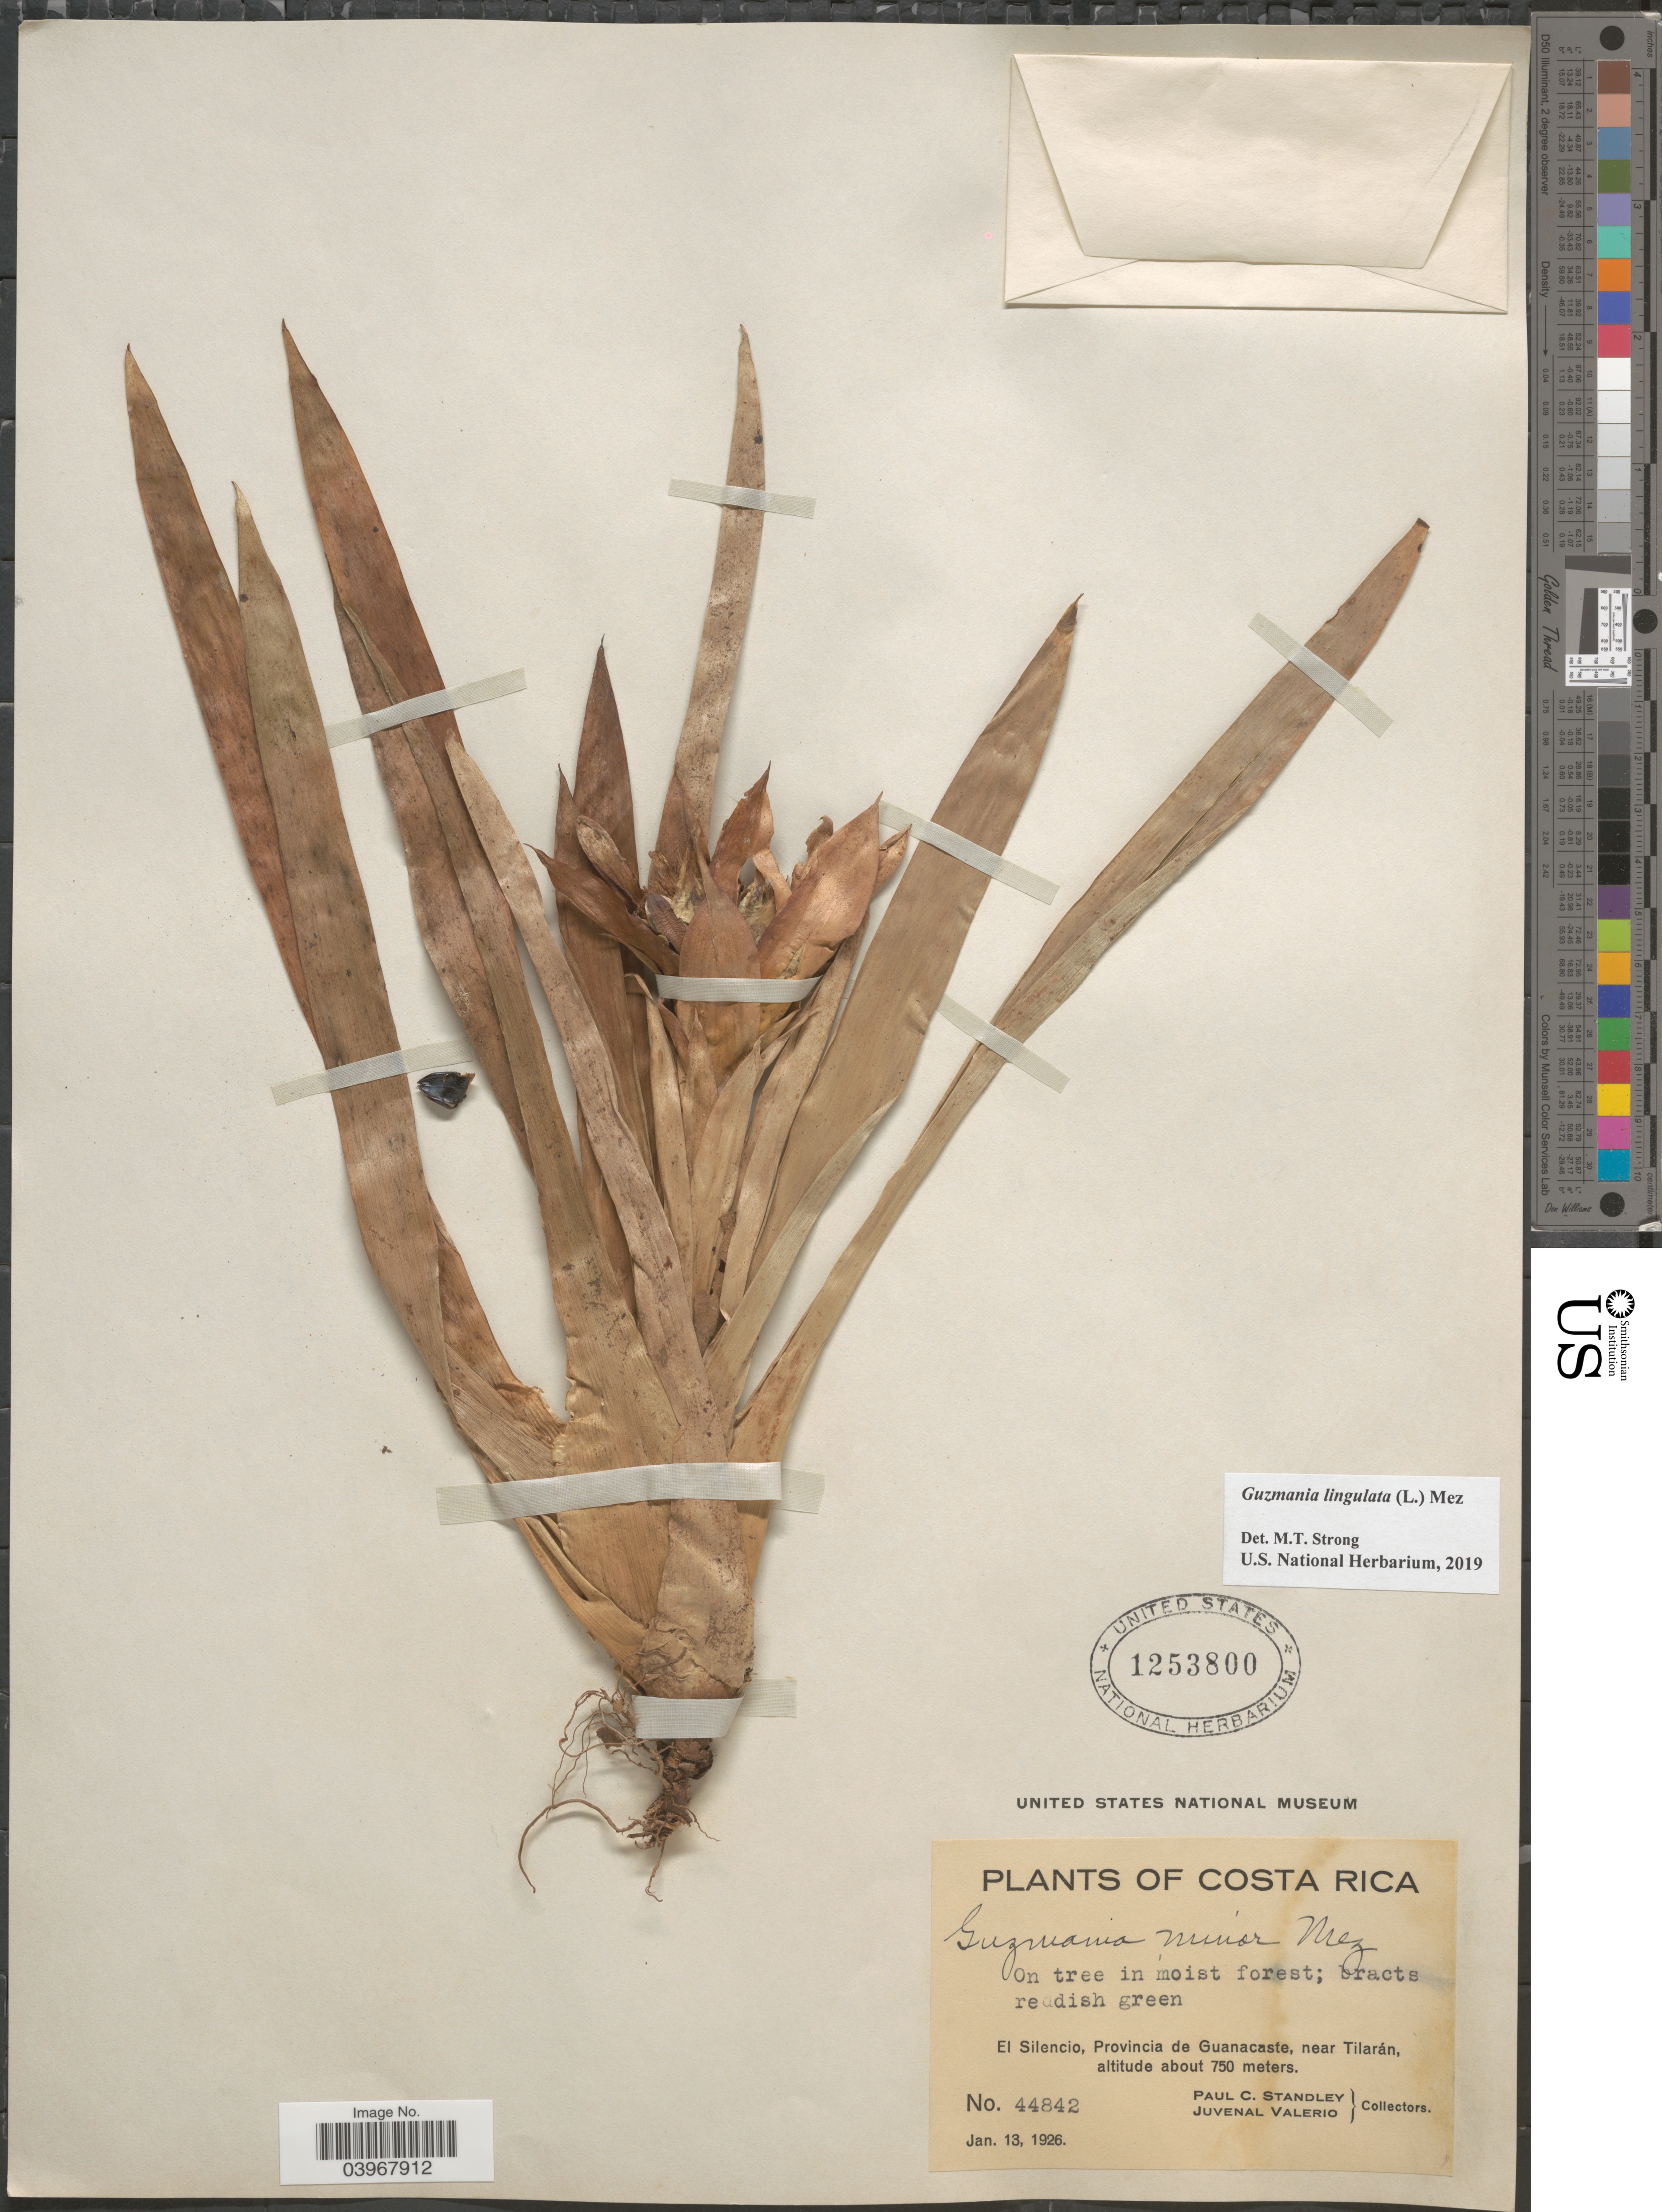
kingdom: Plantae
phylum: Tracheophyta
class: Liliopsida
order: Poales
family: Bromeliaceae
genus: Guzmania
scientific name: Guzmania lingulata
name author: (L.) Mez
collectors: P. C. Standley & J. Valerio R.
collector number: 44842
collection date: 1926-01-13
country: Costa Rica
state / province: Guanacaste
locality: El Silencio, near Tilarán.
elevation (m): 750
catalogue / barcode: US 1253800